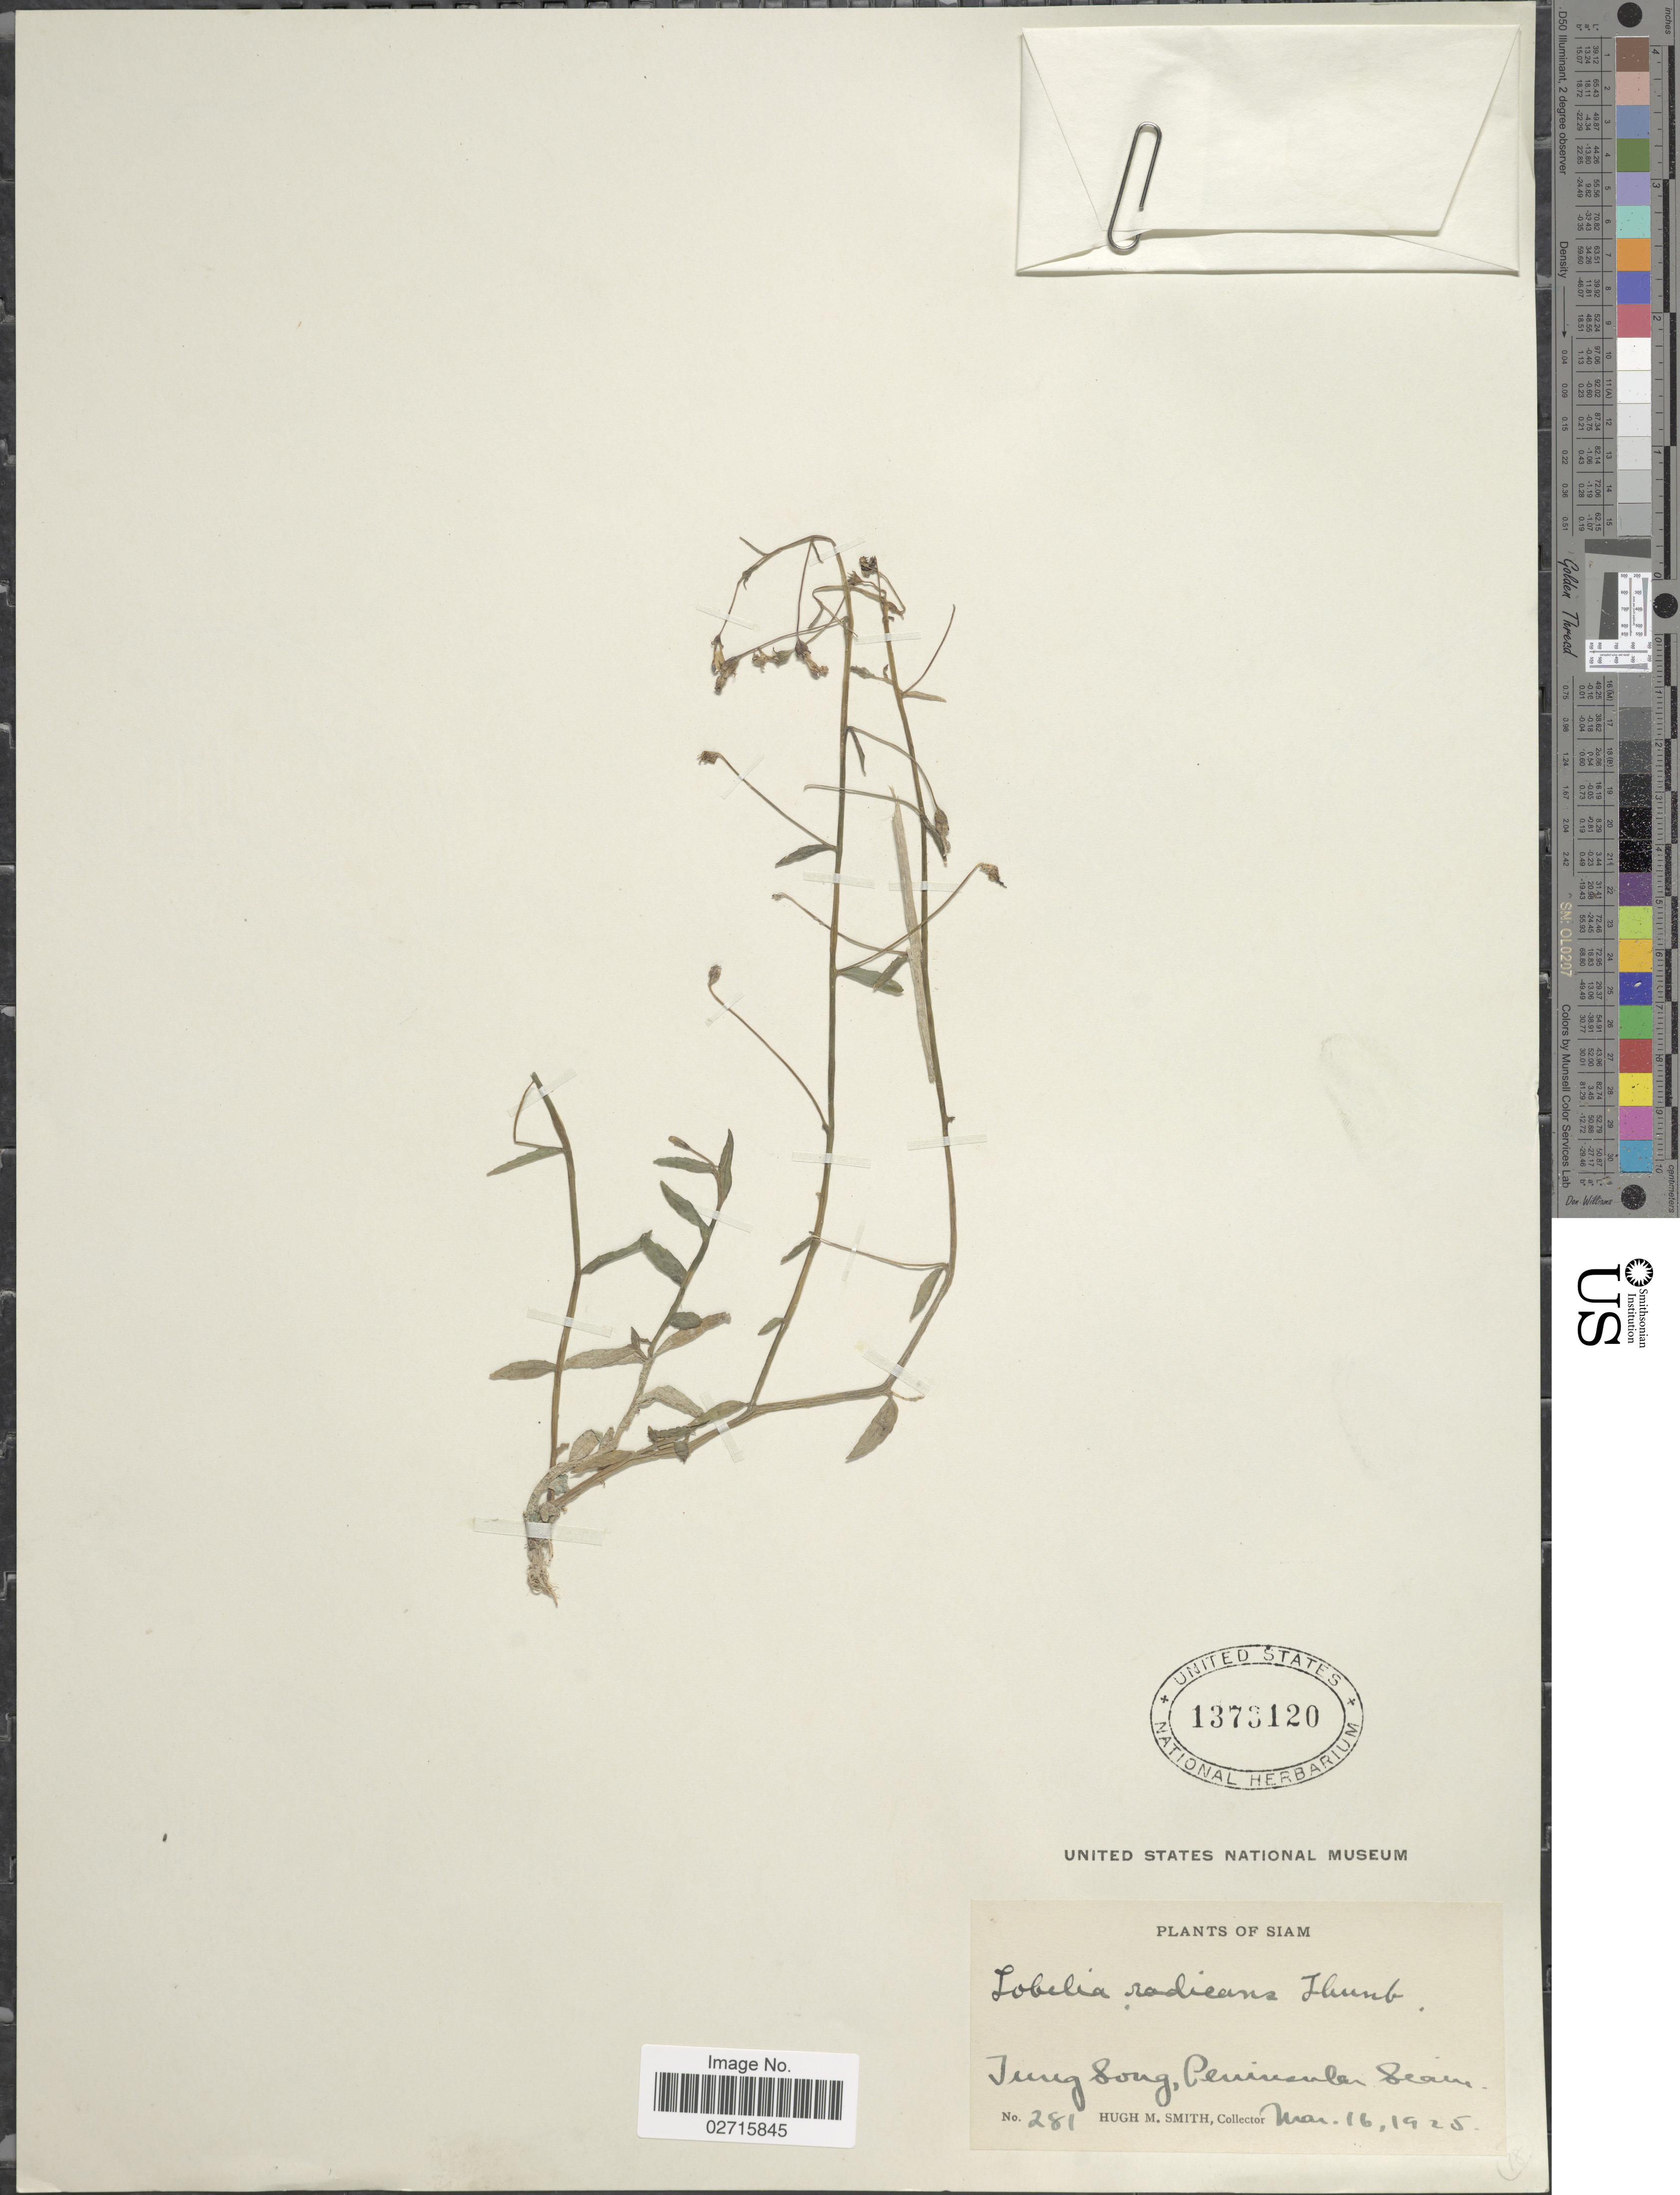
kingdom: Plantae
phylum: Tracheophyta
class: Magnoliopsida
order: Asterales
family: Campanulaceae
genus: Lobelia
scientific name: Lobelia chinensis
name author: Lour.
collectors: H. M. Smith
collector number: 281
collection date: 1925-03-16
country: Thailand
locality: Siam. Tung Song, Peninsula Siam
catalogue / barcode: US 1373120